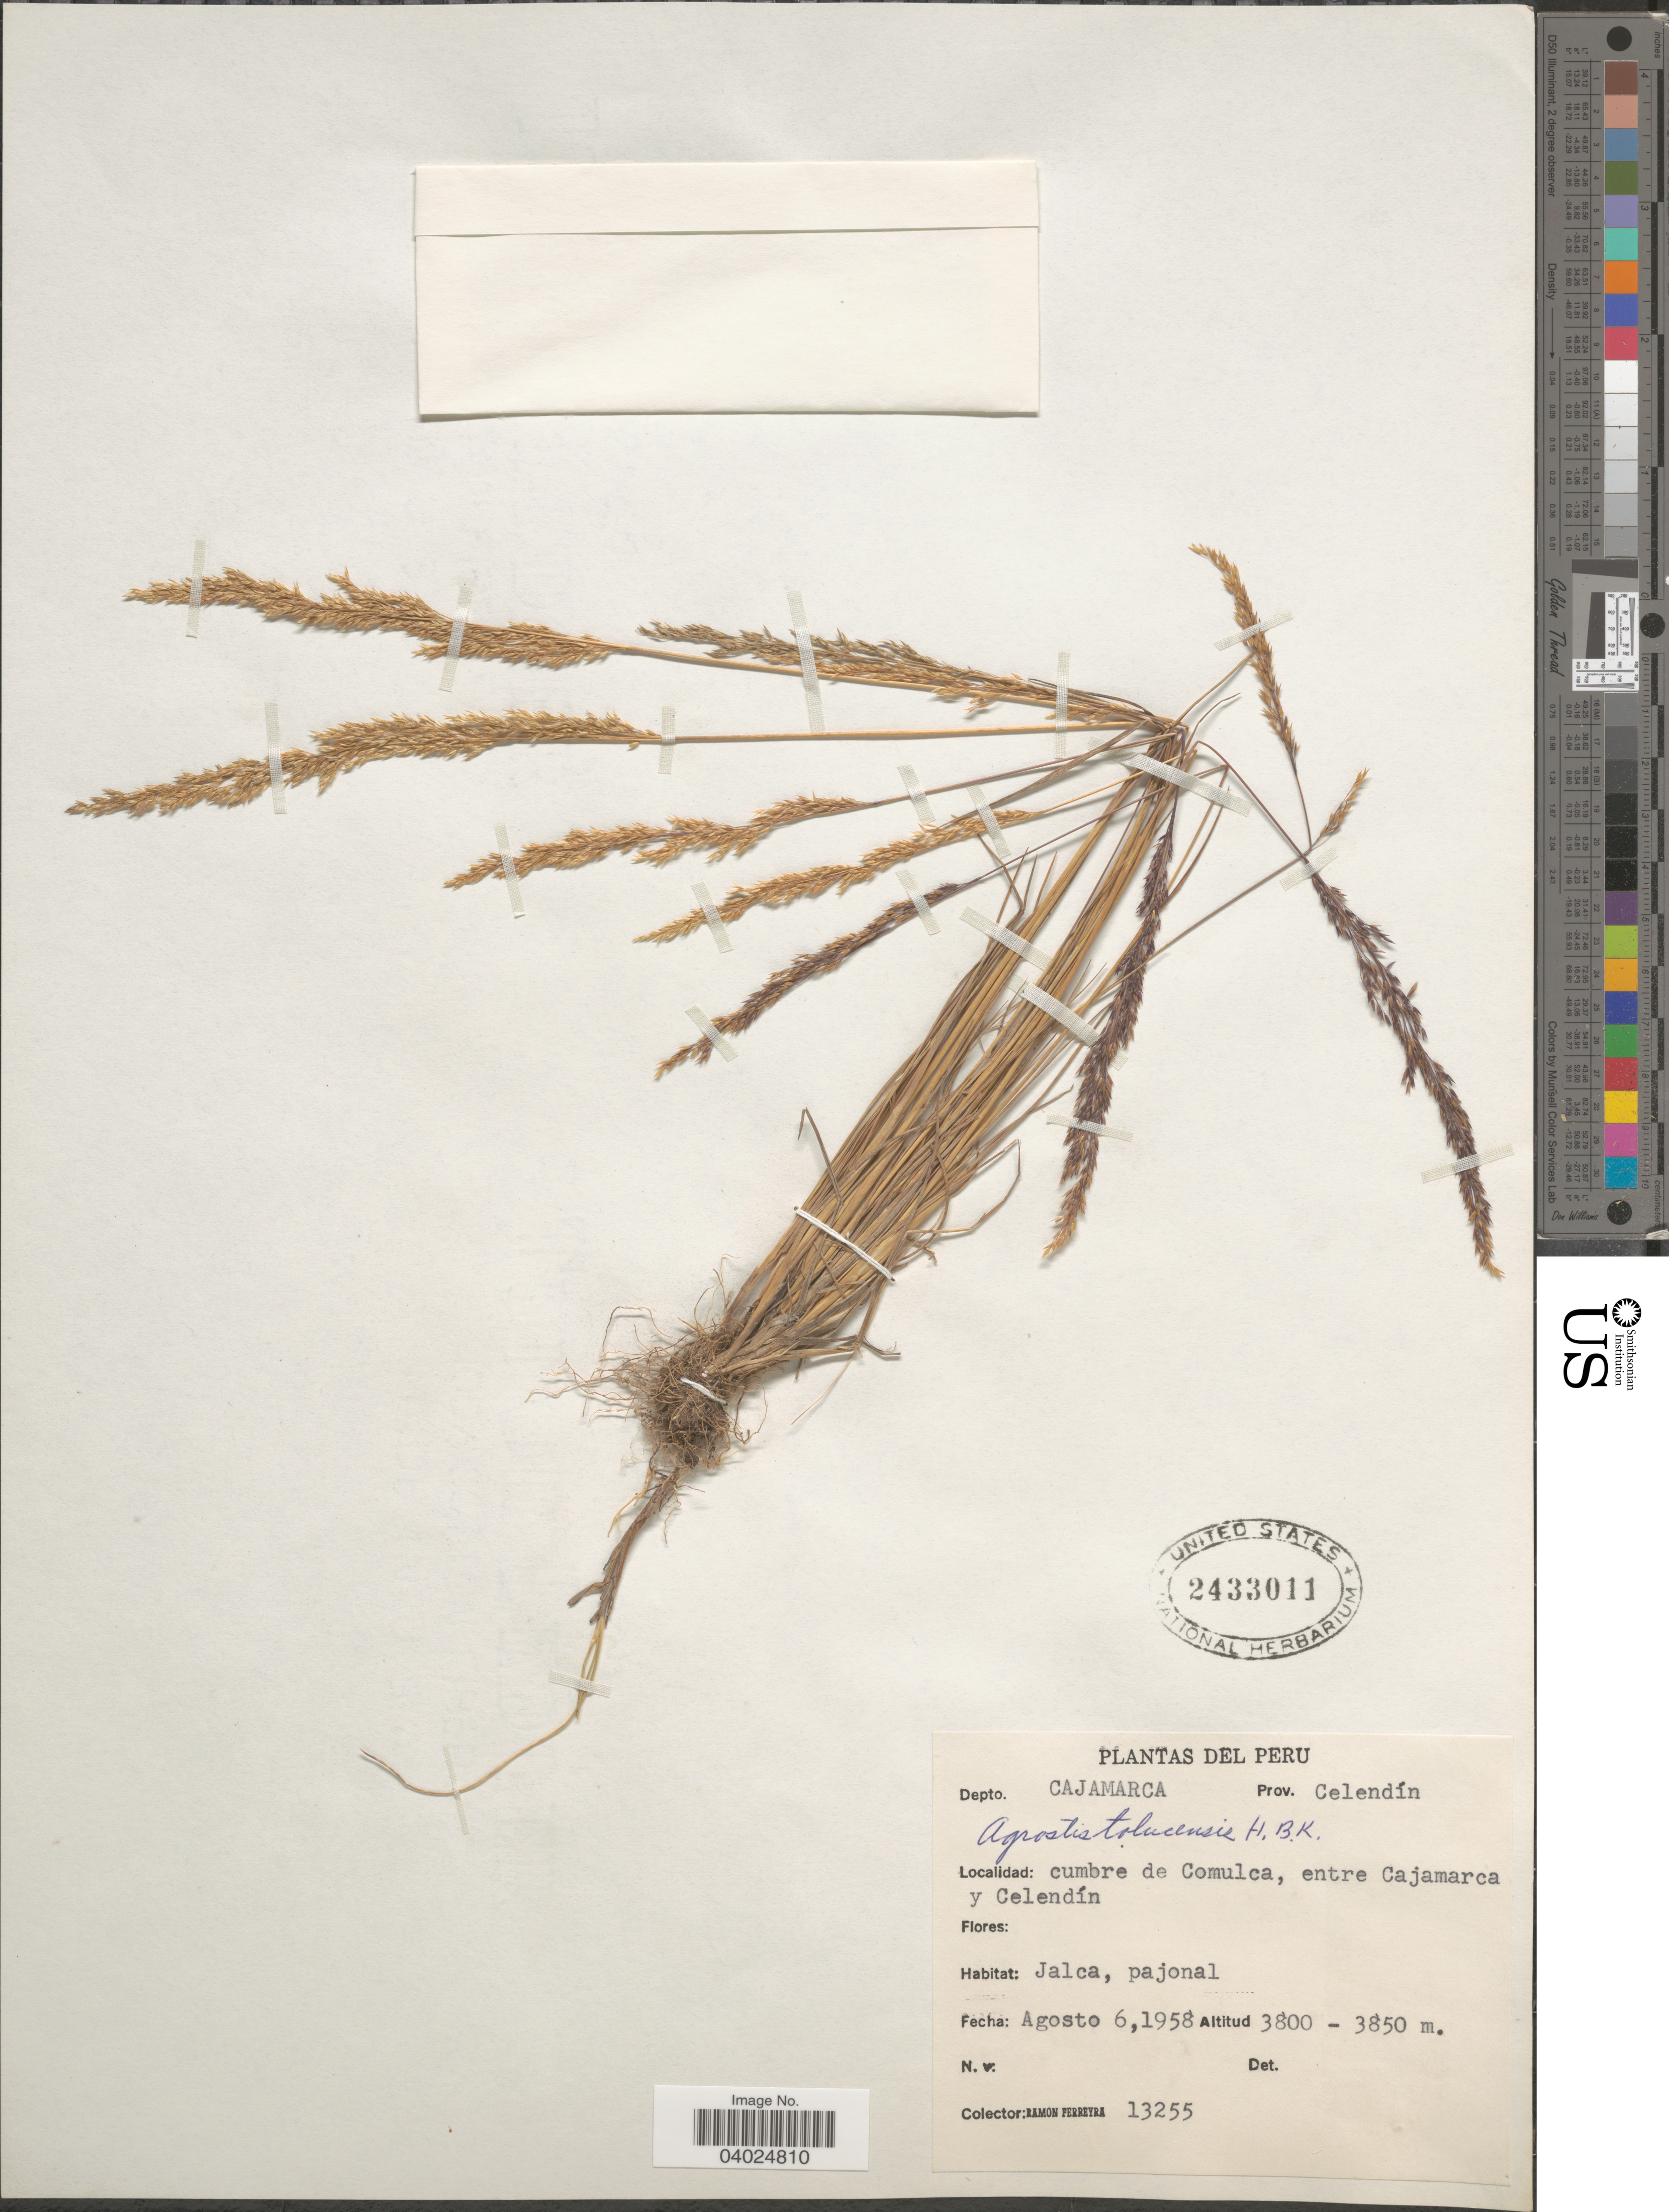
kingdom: Plantae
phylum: Tracheophyta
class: Liliopsida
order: Poales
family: Poaceae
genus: Agrostis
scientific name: Agrostis tolucensis Kunth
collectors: R. A. Ferreyra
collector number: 13255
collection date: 1958-08-06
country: Peru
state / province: Cajamarca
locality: Depto. Cajamarca. Prov. Celendín. Cumbre de Comulca, entre Cajamarca y Celendín.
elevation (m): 3800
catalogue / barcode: US 2433011